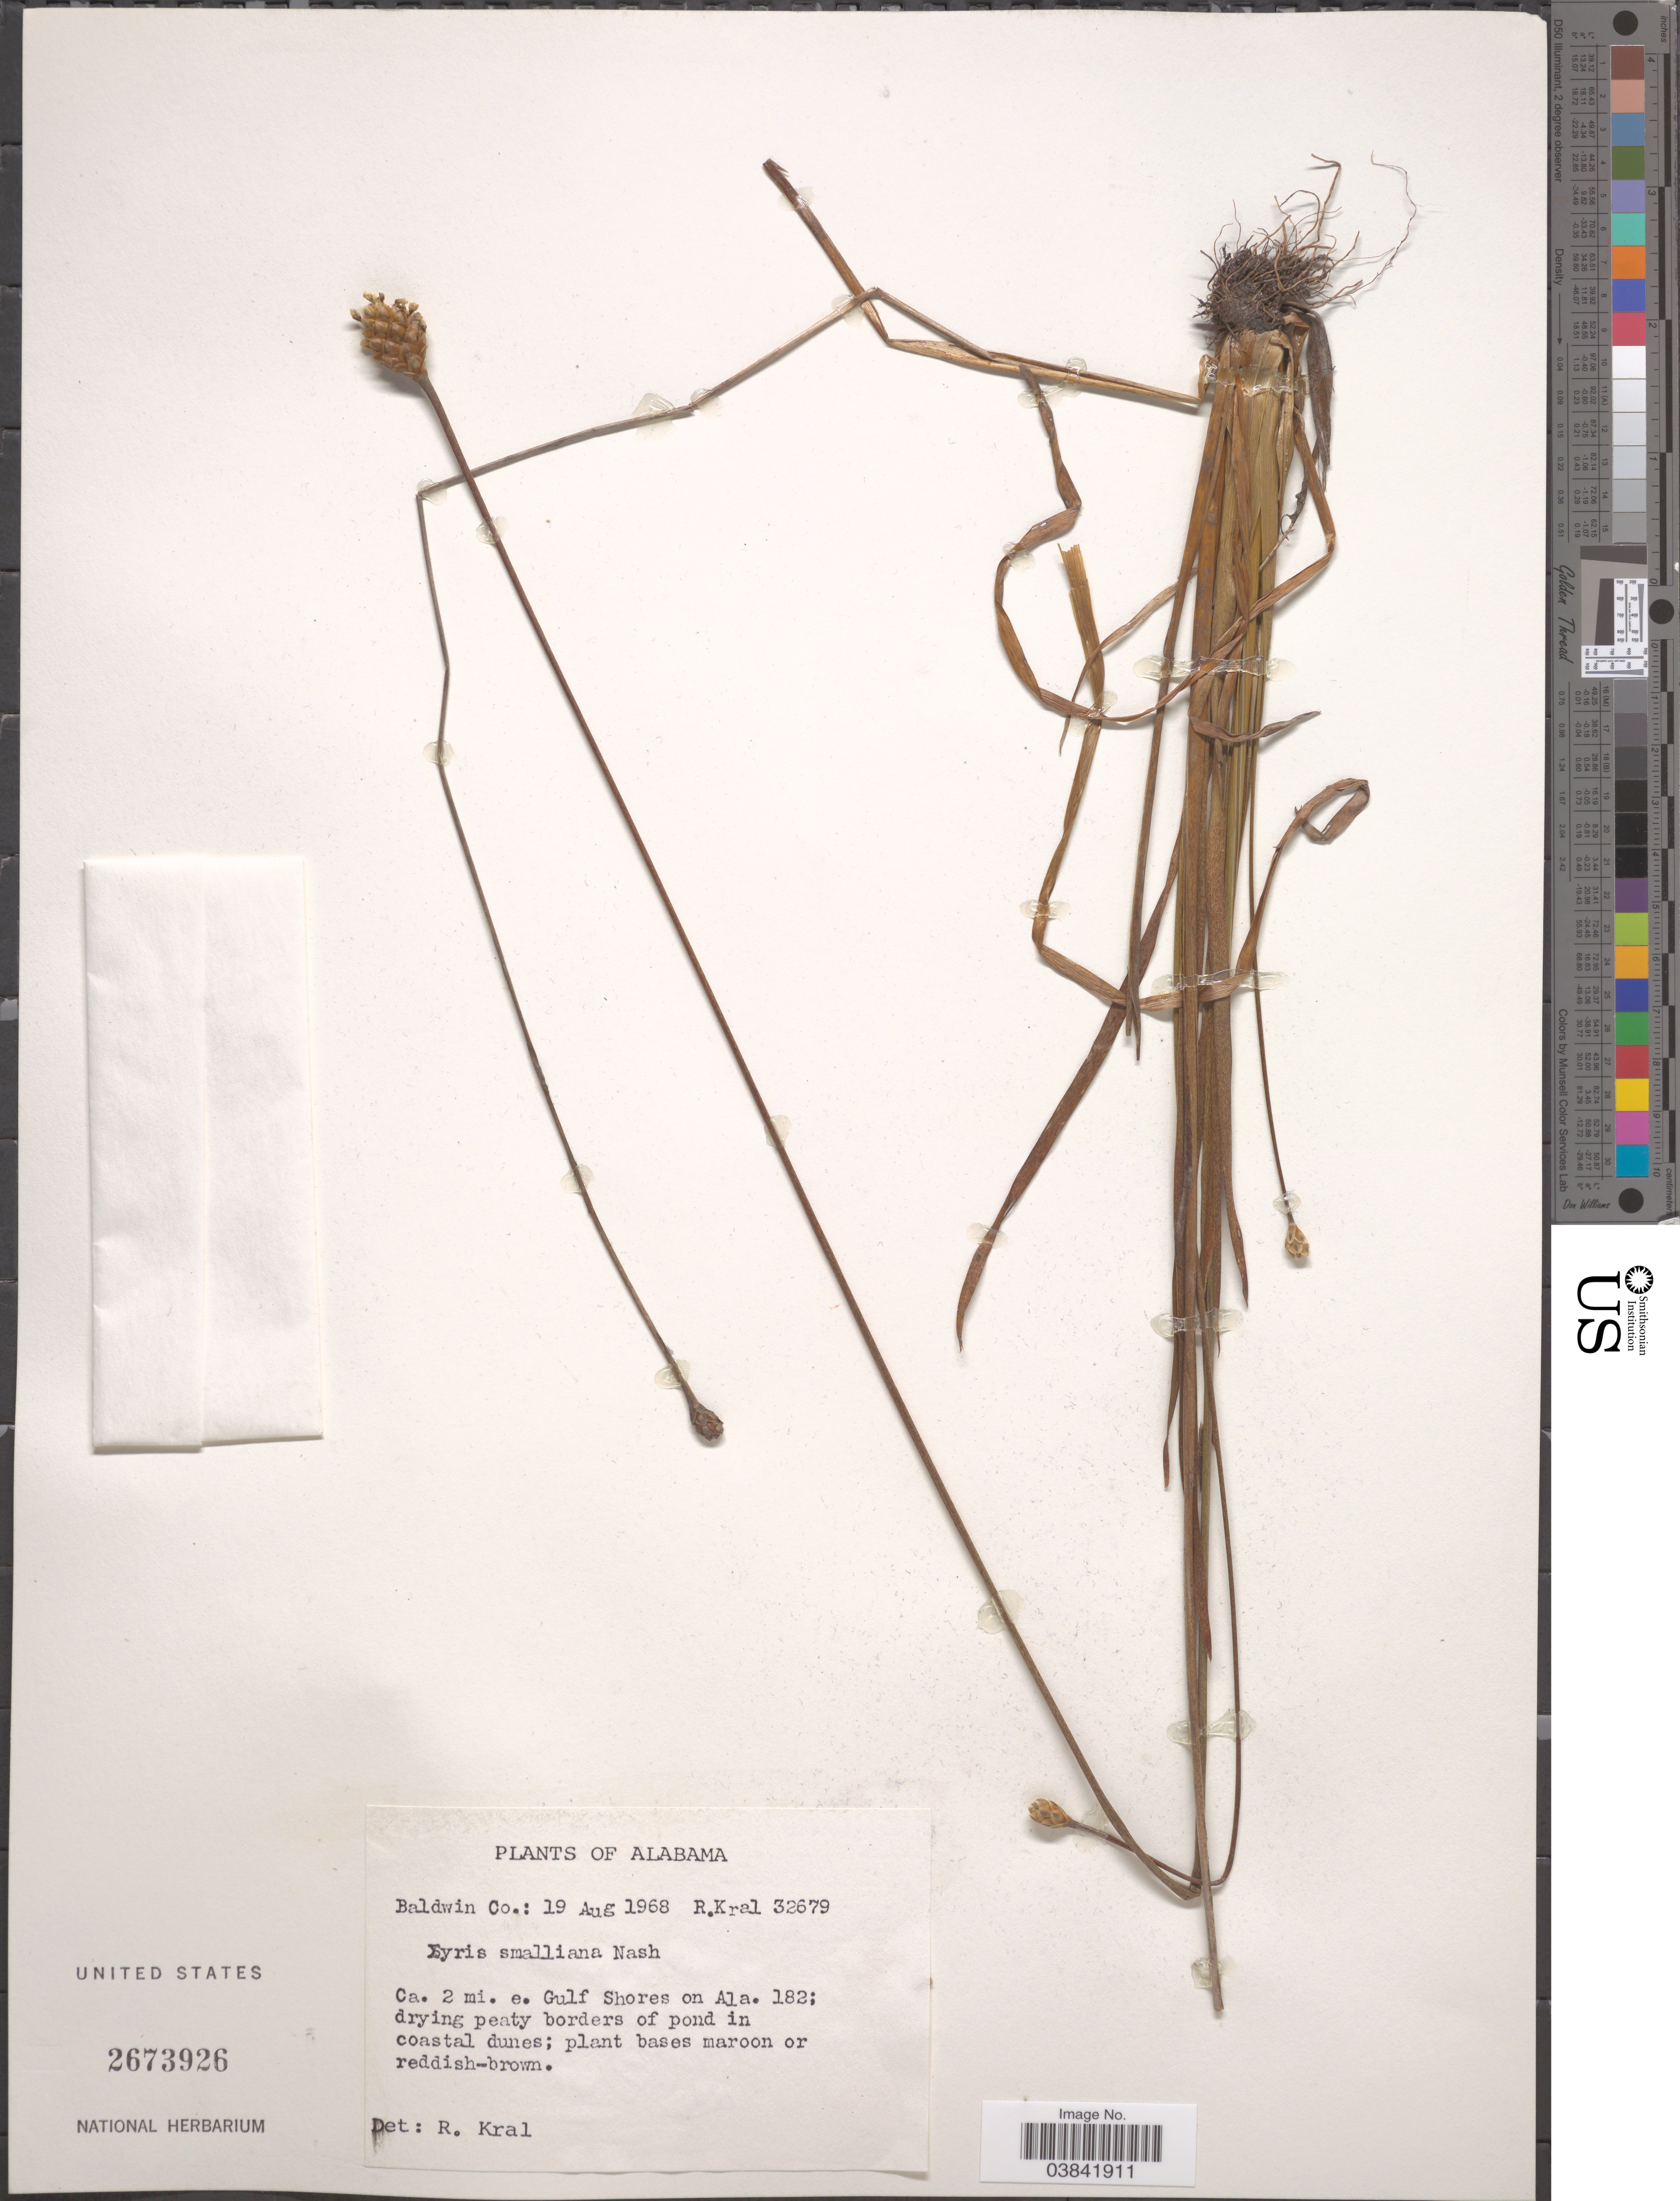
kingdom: Plantae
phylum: Tracheophyta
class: Liliopsida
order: Poales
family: Xyridaceae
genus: Xyris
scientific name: Xyris smalliana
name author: Nash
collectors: R. Kral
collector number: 32679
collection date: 1968-08-19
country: United States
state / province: Alabama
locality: Baldwin Co.: Ca. 2 mi. e. Gulf Shores on Ala. 182; drying peaty borders of pond in coastal dunes.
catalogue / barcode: US 2673926